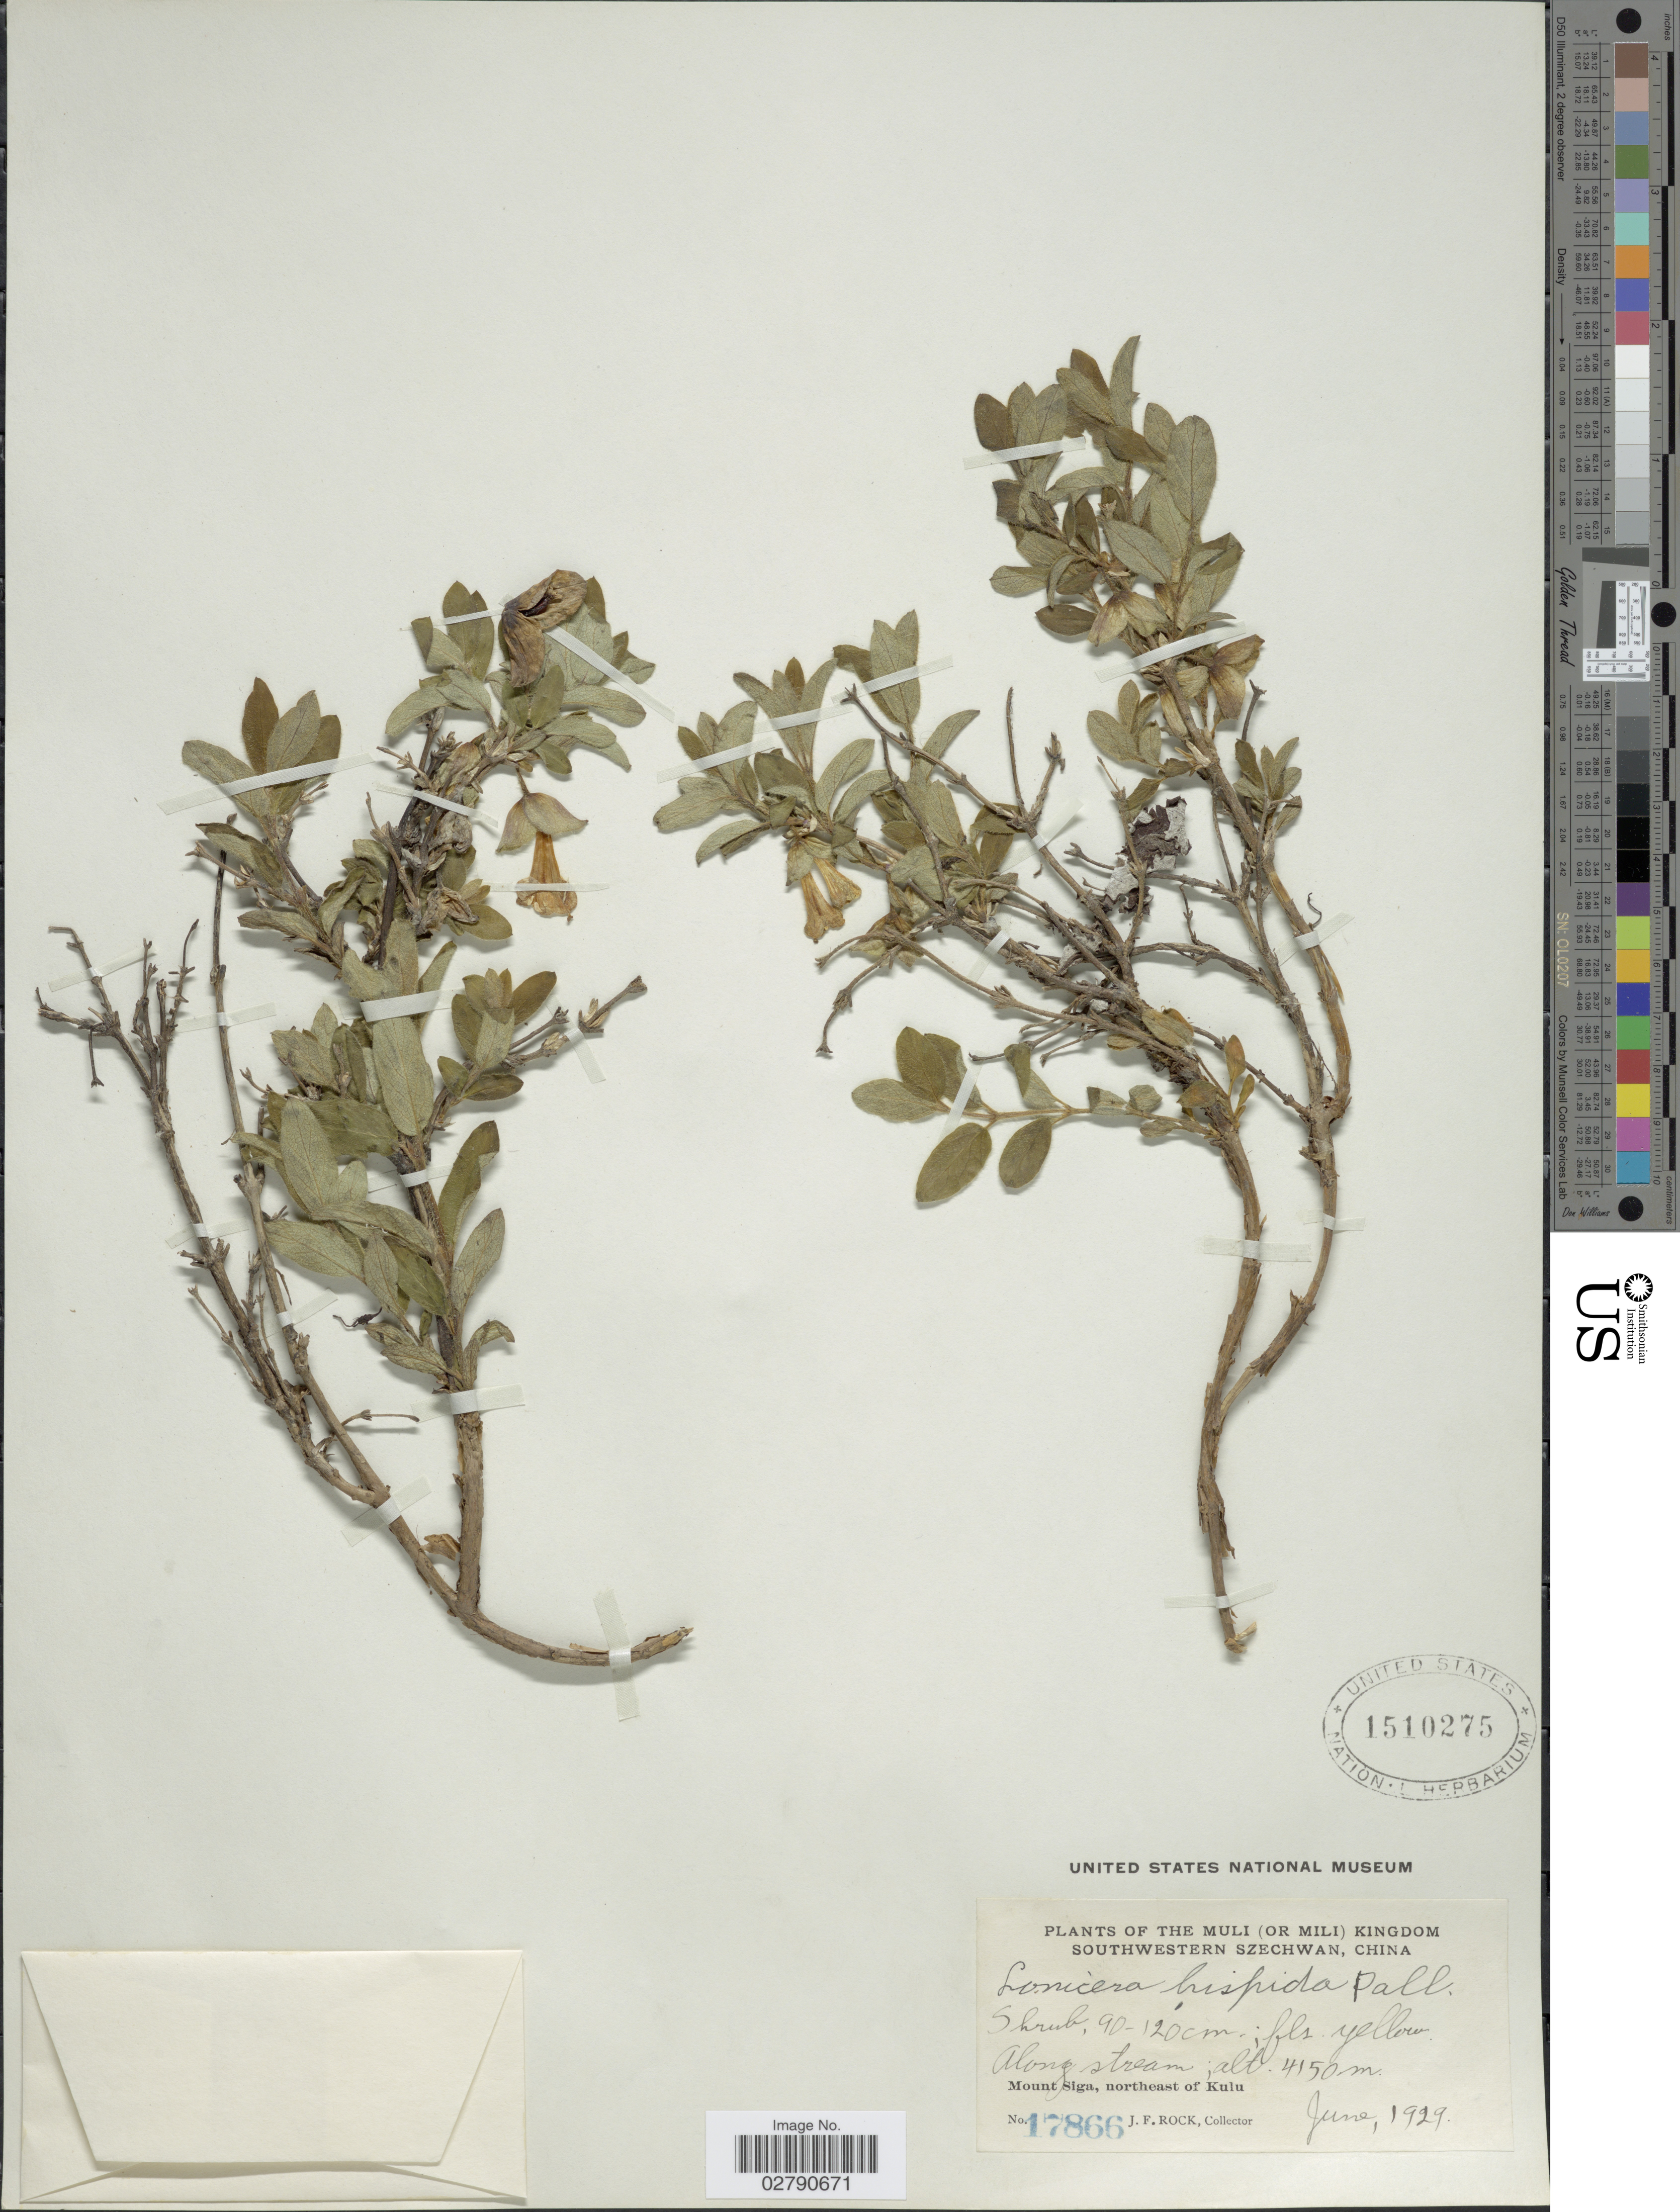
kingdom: Plantae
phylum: Tracheophyta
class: Magnoliopsida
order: Dipsacales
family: Caprifoliaceae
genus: Lonicera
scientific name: Lonicera hispida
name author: Pall. ex Roem. & Schult.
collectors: J. Rock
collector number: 17866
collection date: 1929-06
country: China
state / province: Sichuan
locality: The Muli (or Mili) Kingdom, Southwestern Szechwan. Along stream, Mount Siga, northeast of Kulu.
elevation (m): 4150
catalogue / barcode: US 1510275